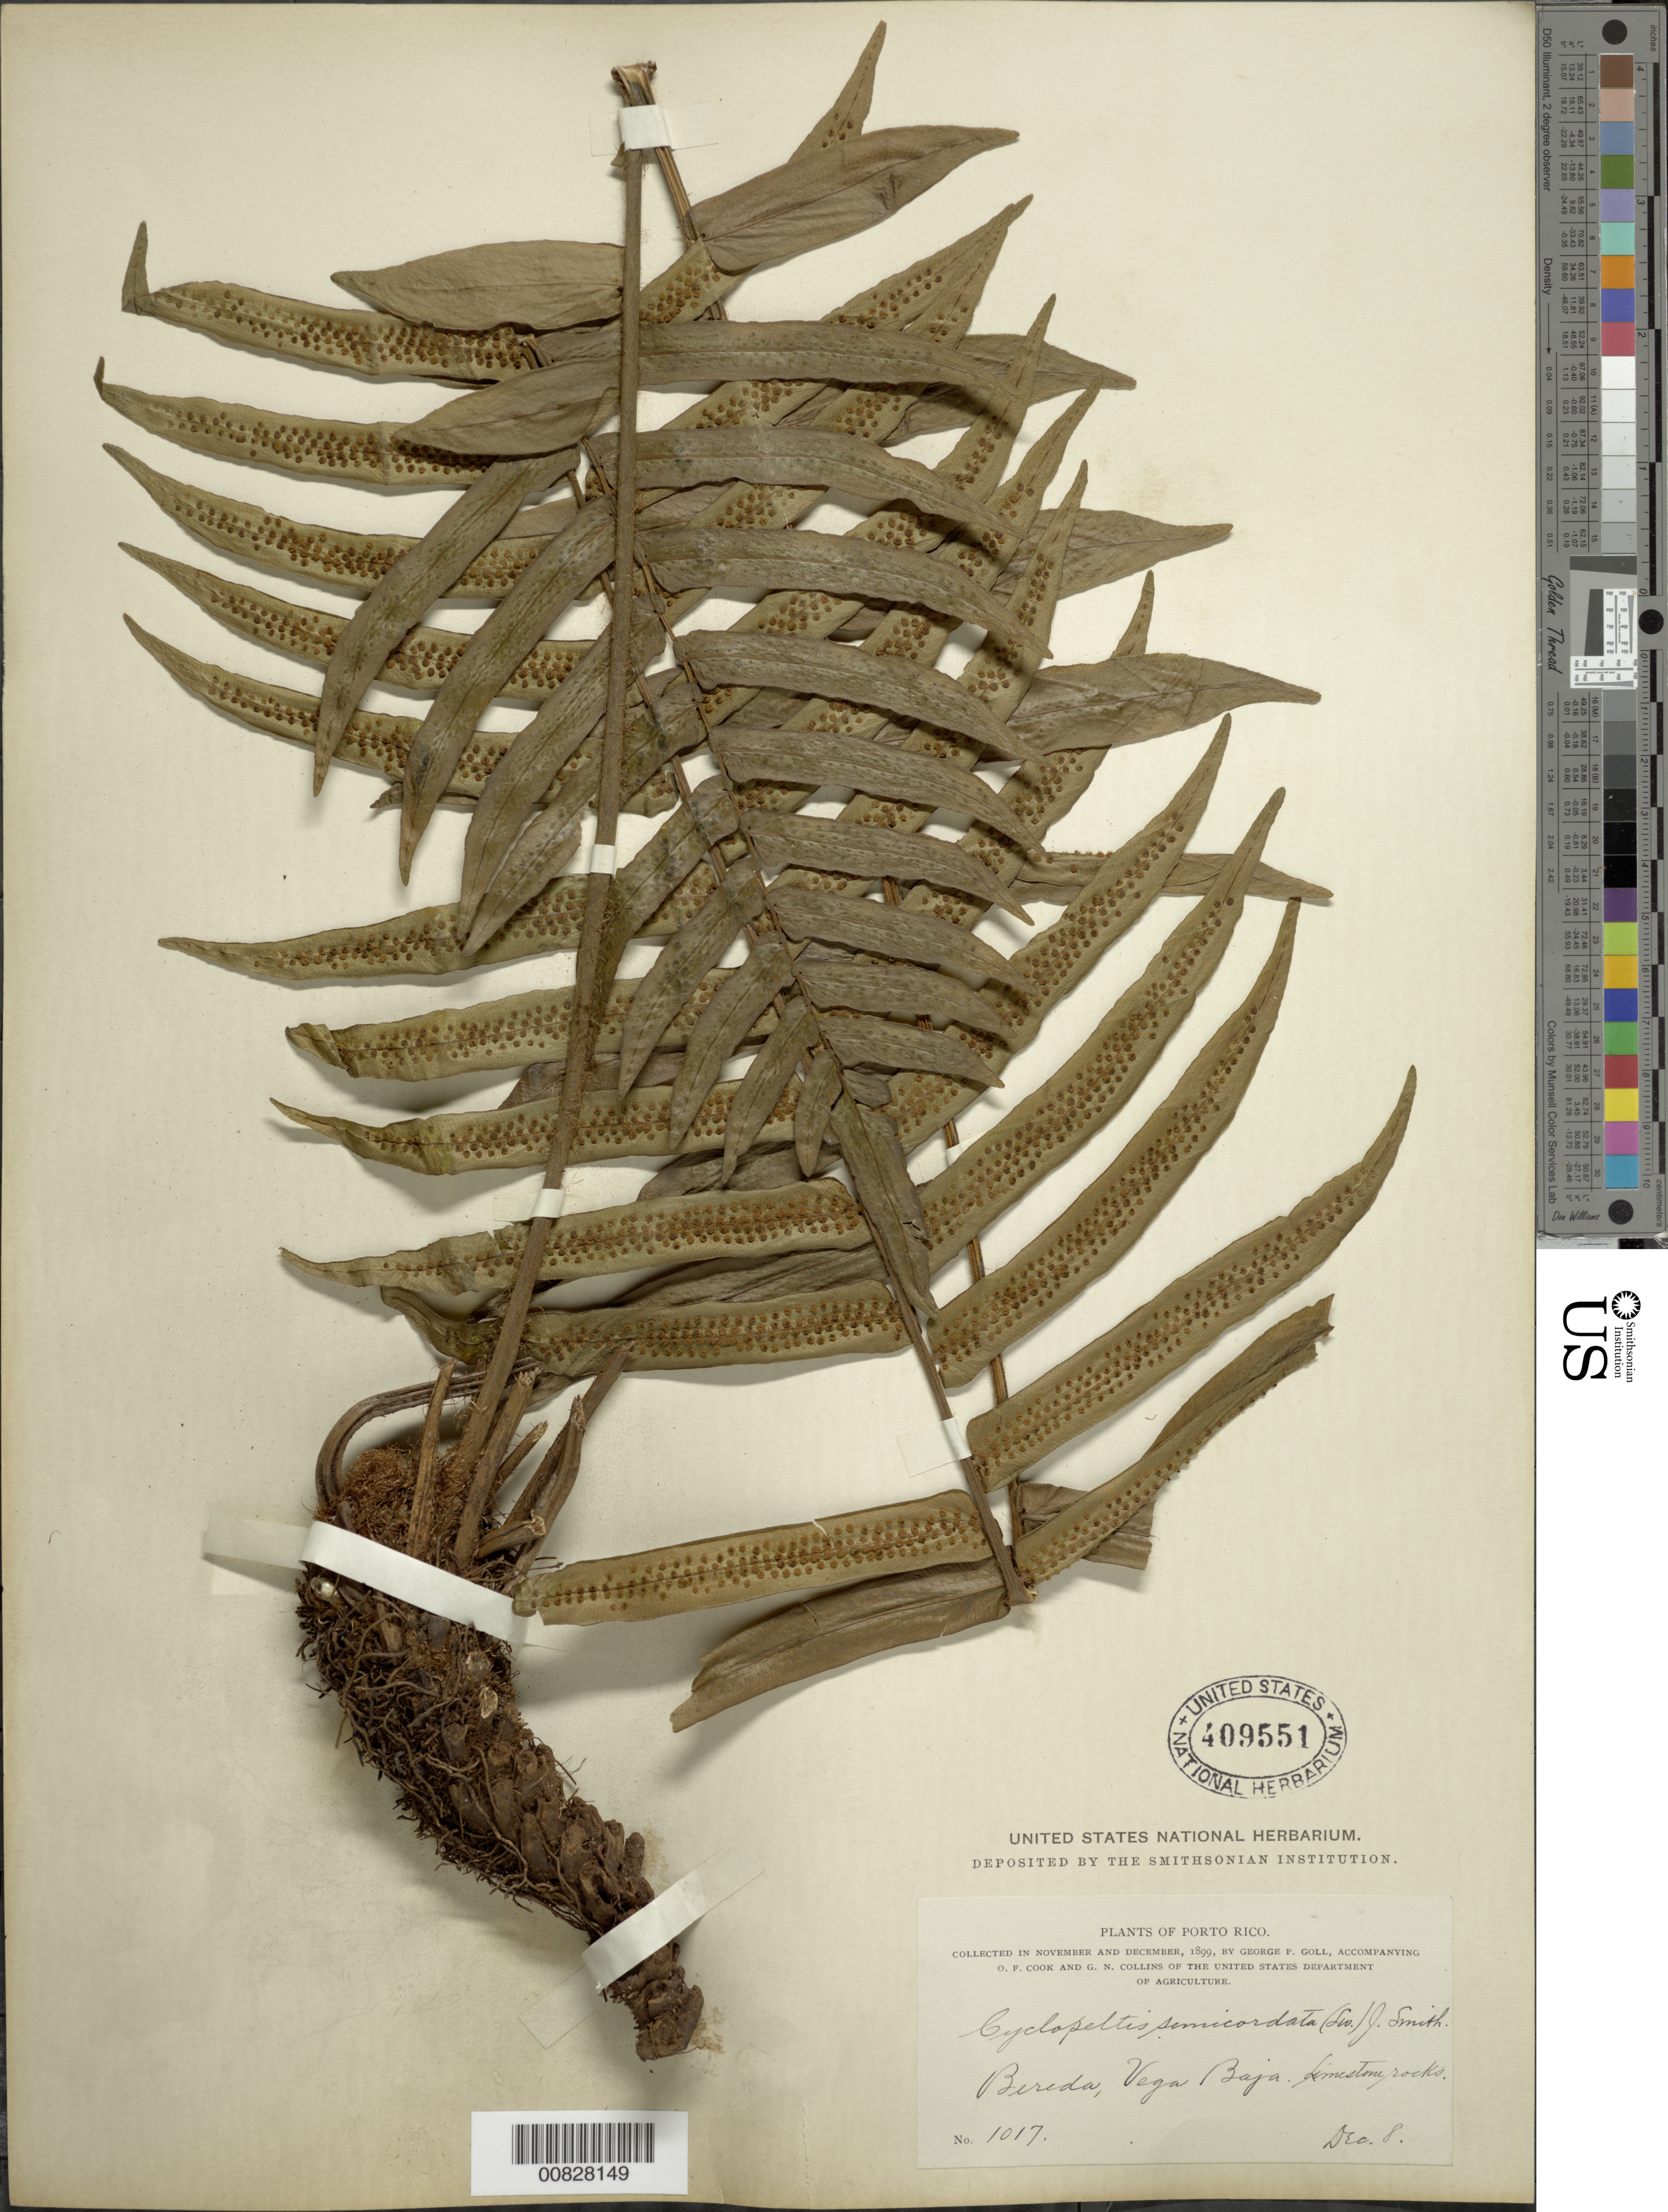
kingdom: Plantae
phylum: Tracheophyta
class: Polypodiopsida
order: Polypodiales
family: Lomariopsidaceae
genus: Cyclopeltis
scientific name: Cyclopeltis semicordata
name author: (Sw.) J. Sm.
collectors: G. Goll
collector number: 1017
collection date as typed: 08 Dec 1899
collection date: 1899-12-08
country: Puerto Rico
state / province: Vega Baja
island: Puerto Rico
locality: Berida, Vega Baja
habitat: Limestone rocks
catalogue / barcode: US 409551